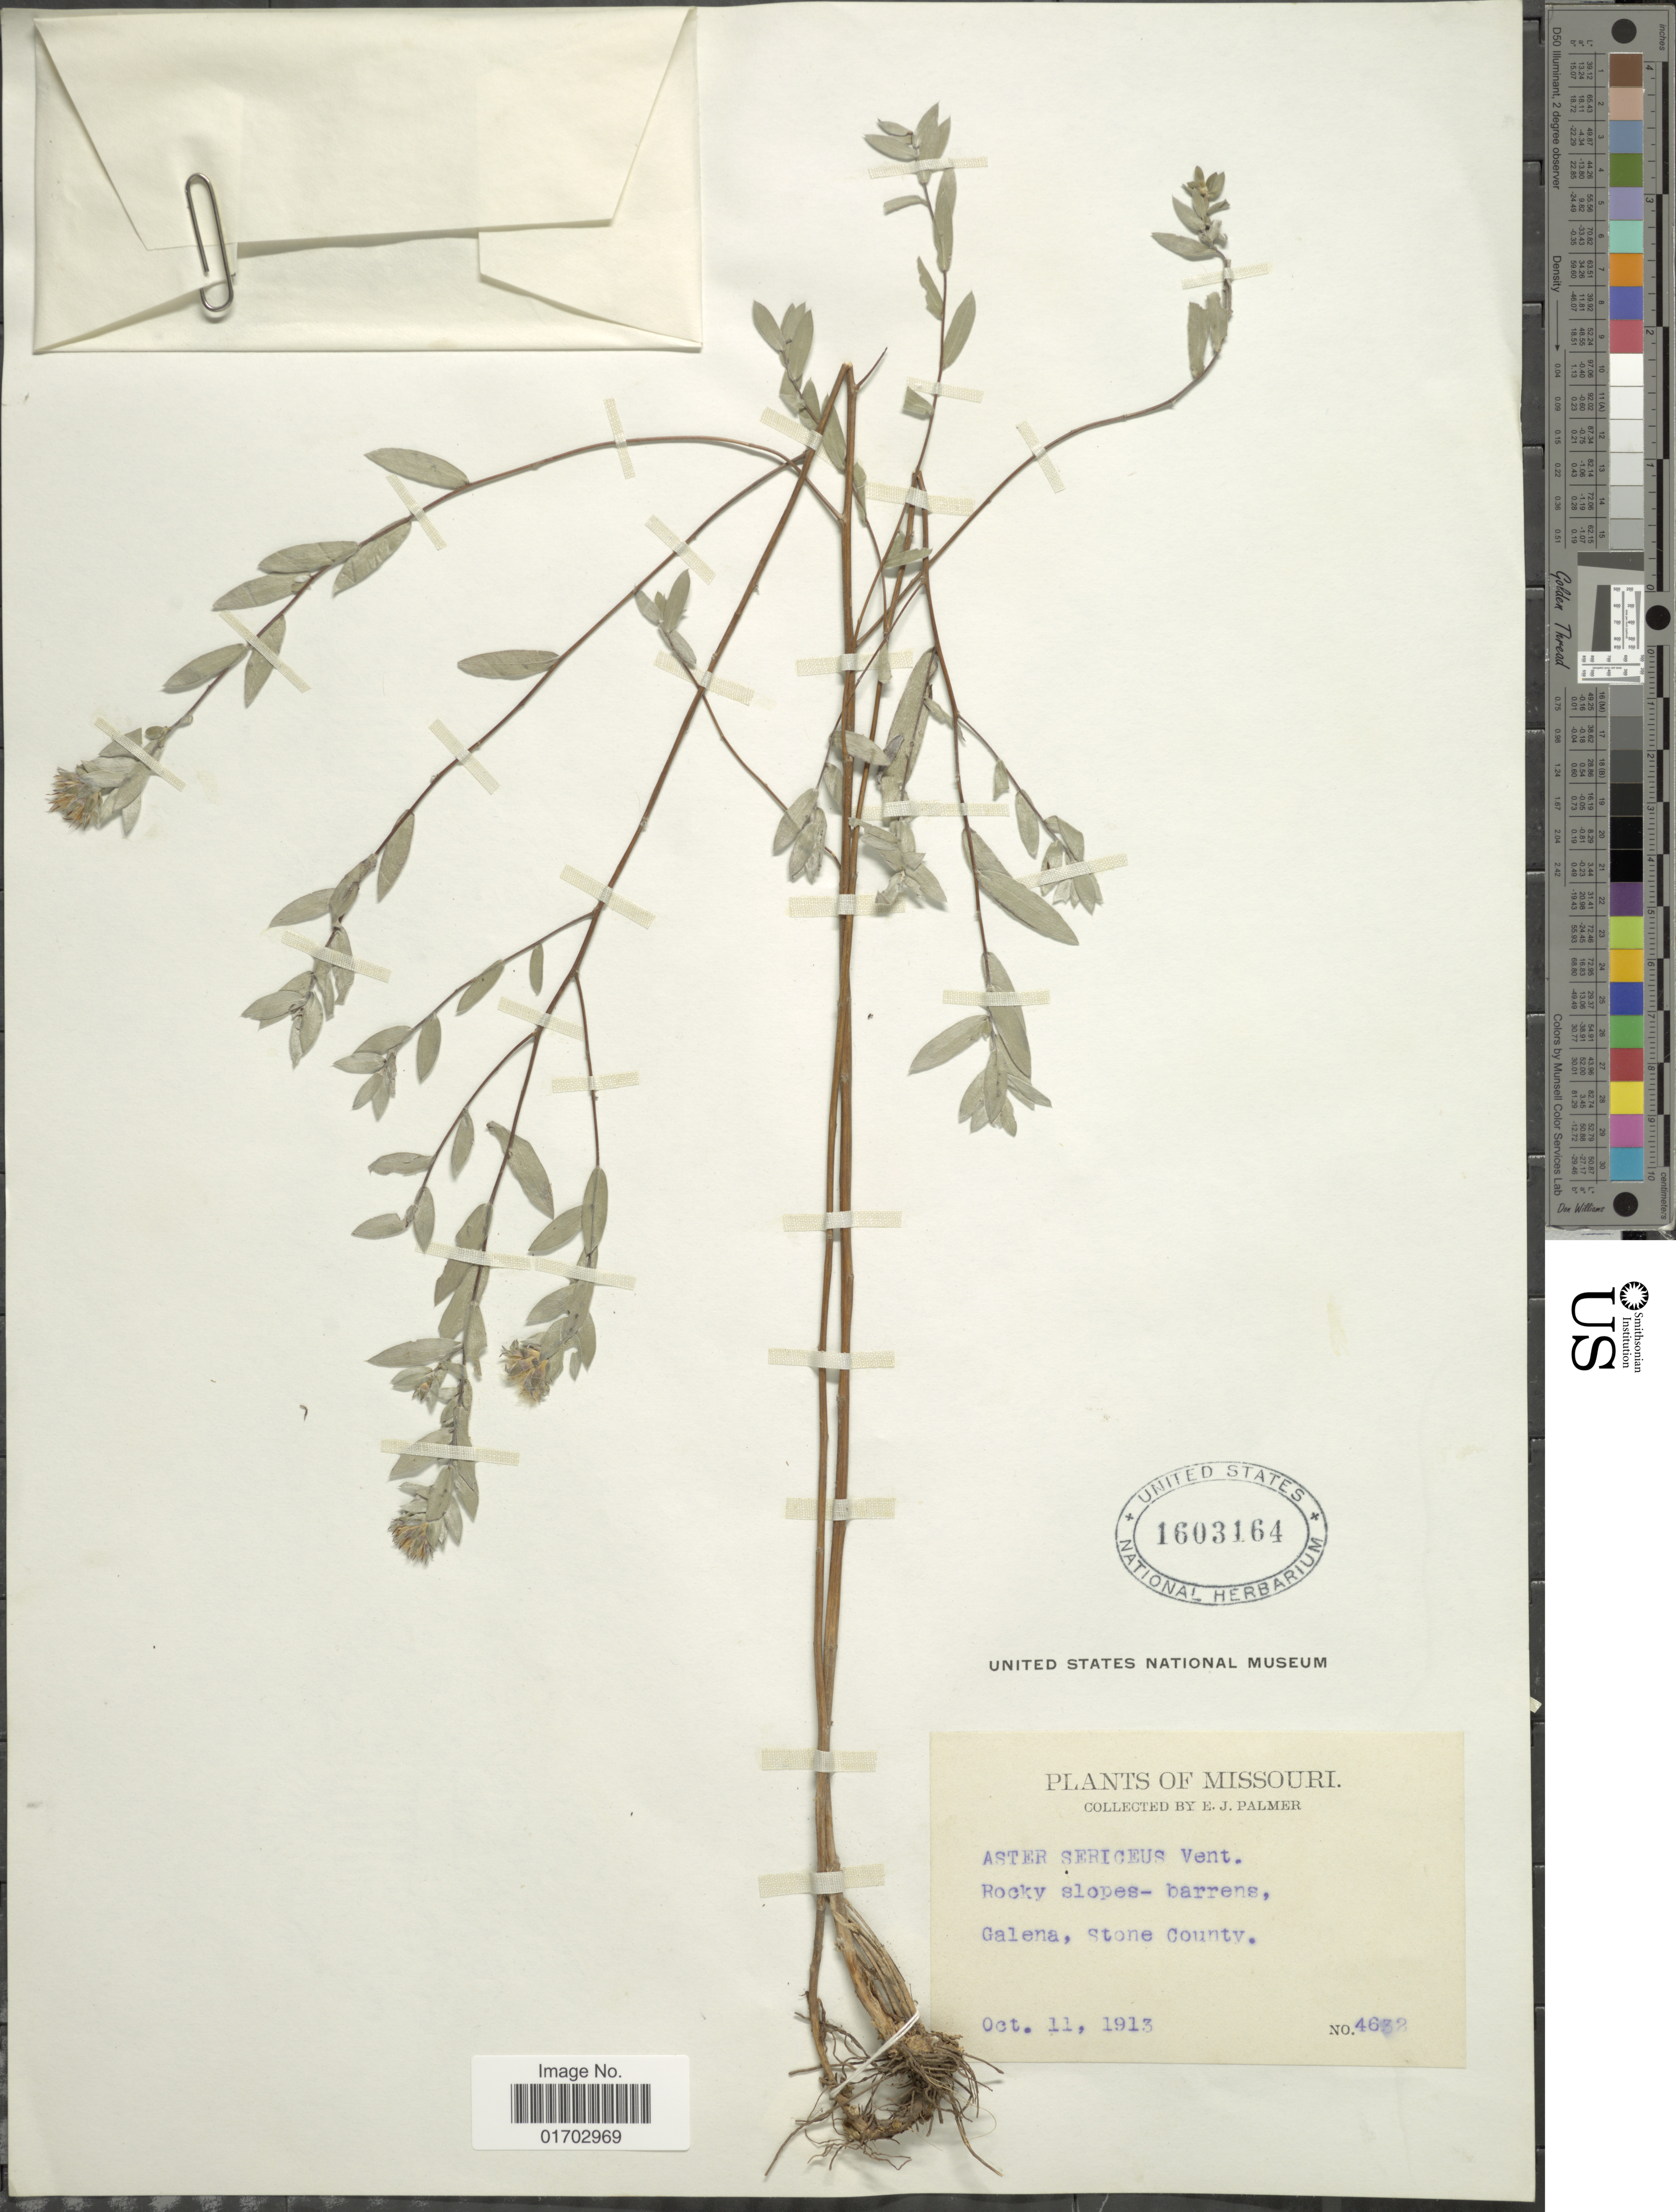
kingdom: Plantae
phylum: Tracheophyta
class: Magnoliopsida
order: Asterales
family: Asteraceae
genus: Symphyotrichum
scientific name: Symphyotrichum sericeum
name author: (Vent.) G.L. Nesom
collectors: E. J. Palmer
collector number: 4632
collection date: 1913-10-11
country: United States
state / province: Missouri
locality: Galena, Stone County.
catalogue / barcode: US 1603164